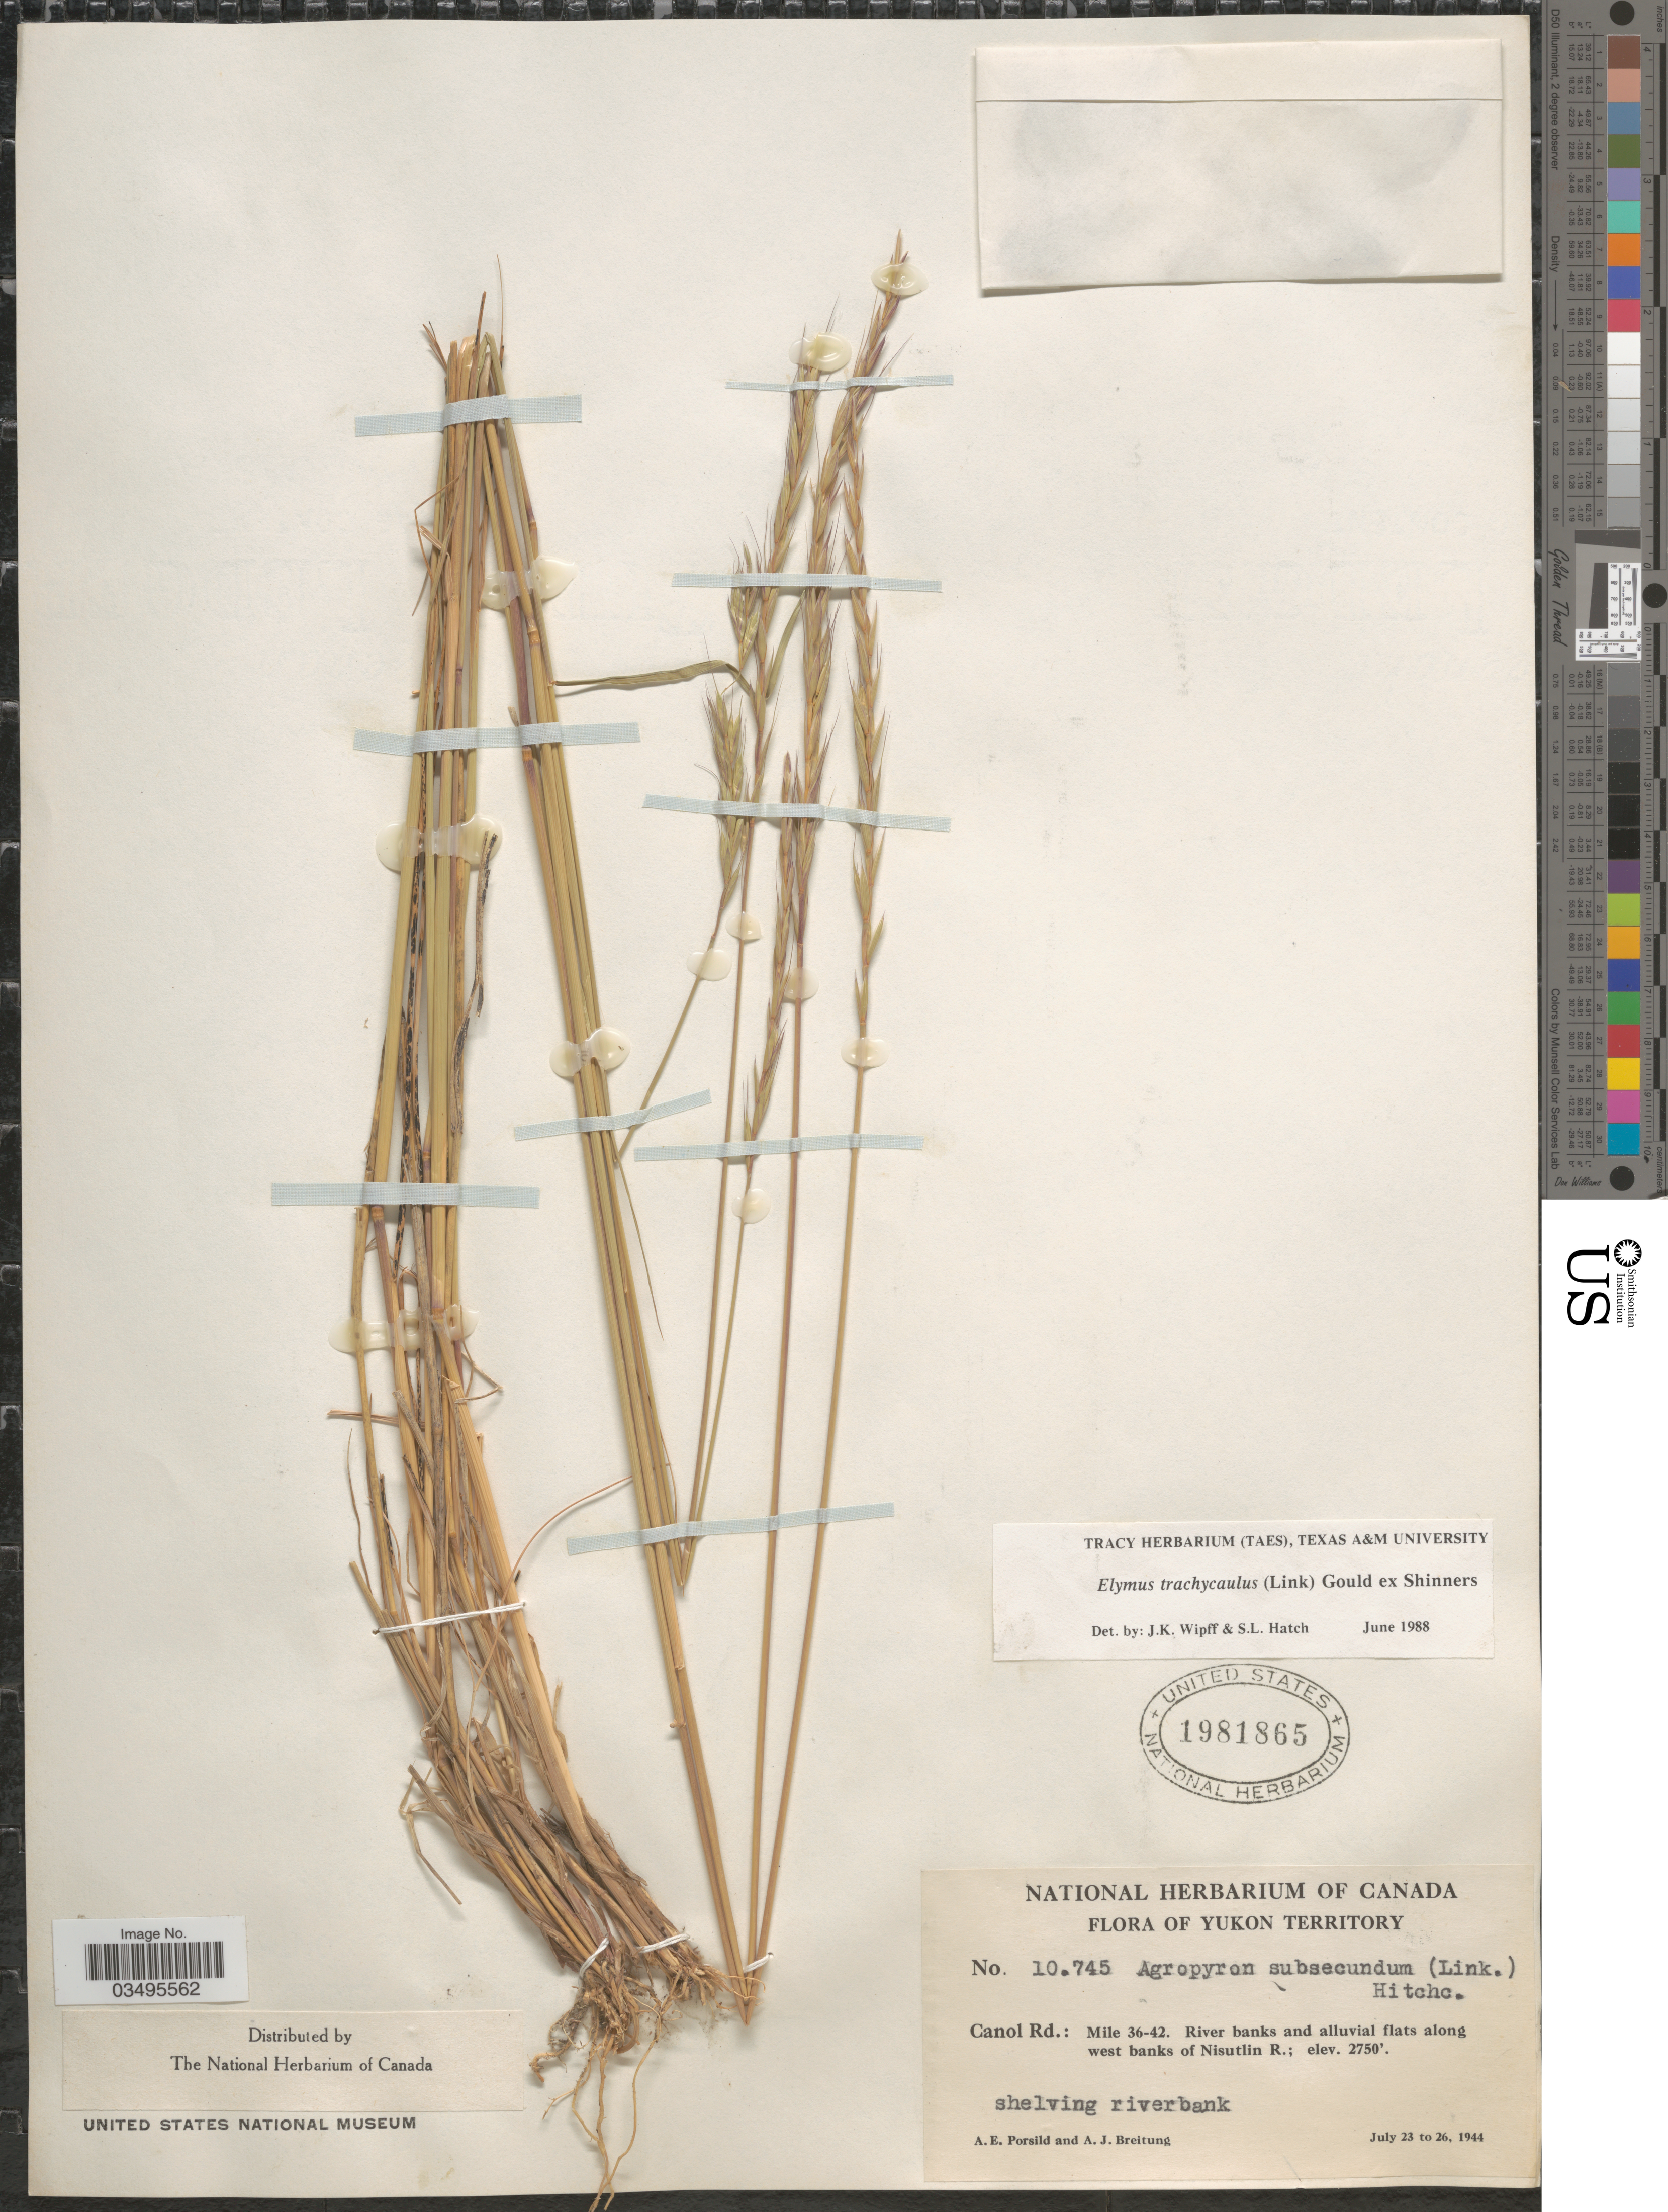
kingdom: Plantae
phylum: Tracheophyta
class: Liliopsida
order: Poales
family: Poaceae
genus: Elymus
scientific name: Elymus trachycaulus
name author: (Link) Gould ex Shinners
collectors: A. E. Porsild & A. Breitung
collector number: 10745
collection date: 1944-07-23/1944-07-26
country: Canada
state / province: Yukon Territory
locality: Canol Rd.: Mile 36-42. River banks and alluvial flats along west banks of Nisutlin R. Shelving riverbank.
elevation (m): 838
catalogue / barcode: US 1981865